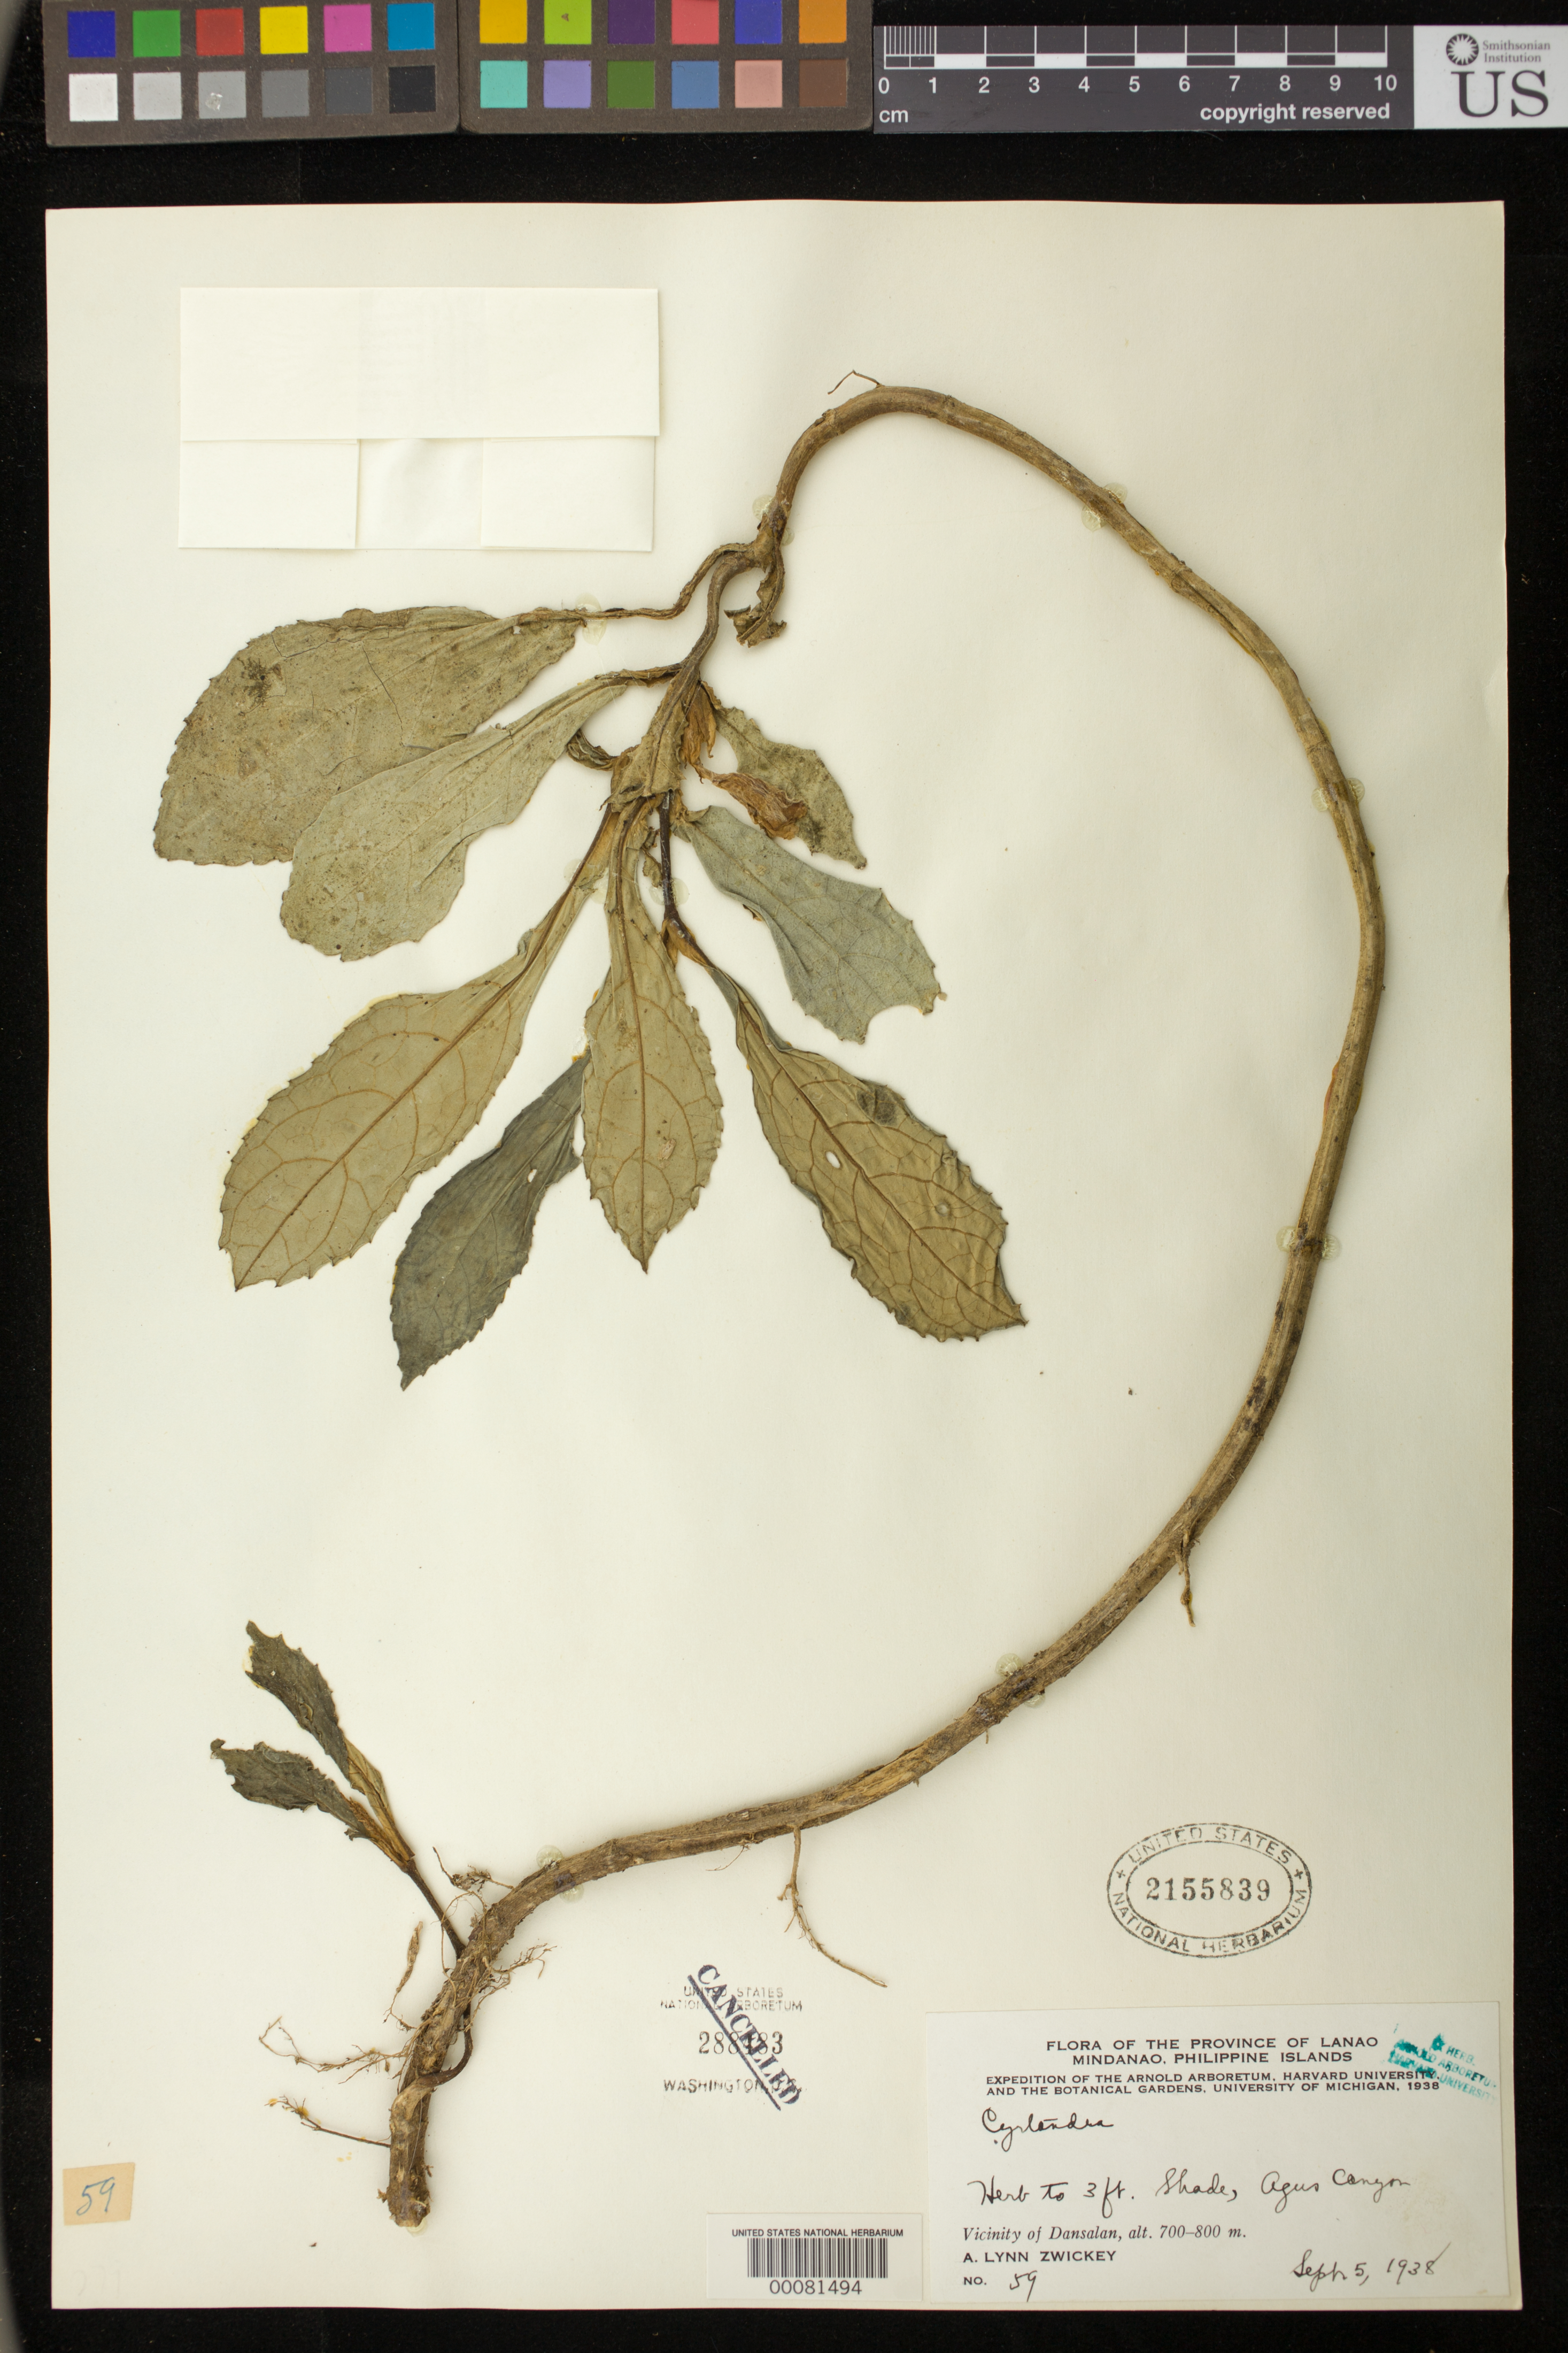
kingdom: Plantae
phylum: Tracheophyta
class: Magnoliopsida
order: Lamiales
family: Gesneriaceae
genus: Cyrtandra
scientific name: Cyrtandra sp.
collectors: A. Zwickey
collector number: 59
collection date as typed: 05 Sep 1938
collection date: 1938-09-05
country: Philippines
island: Mindanao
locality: Vicinity of dansalan, lanao province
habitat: Shade, agus canyon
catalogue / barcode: US 2155839